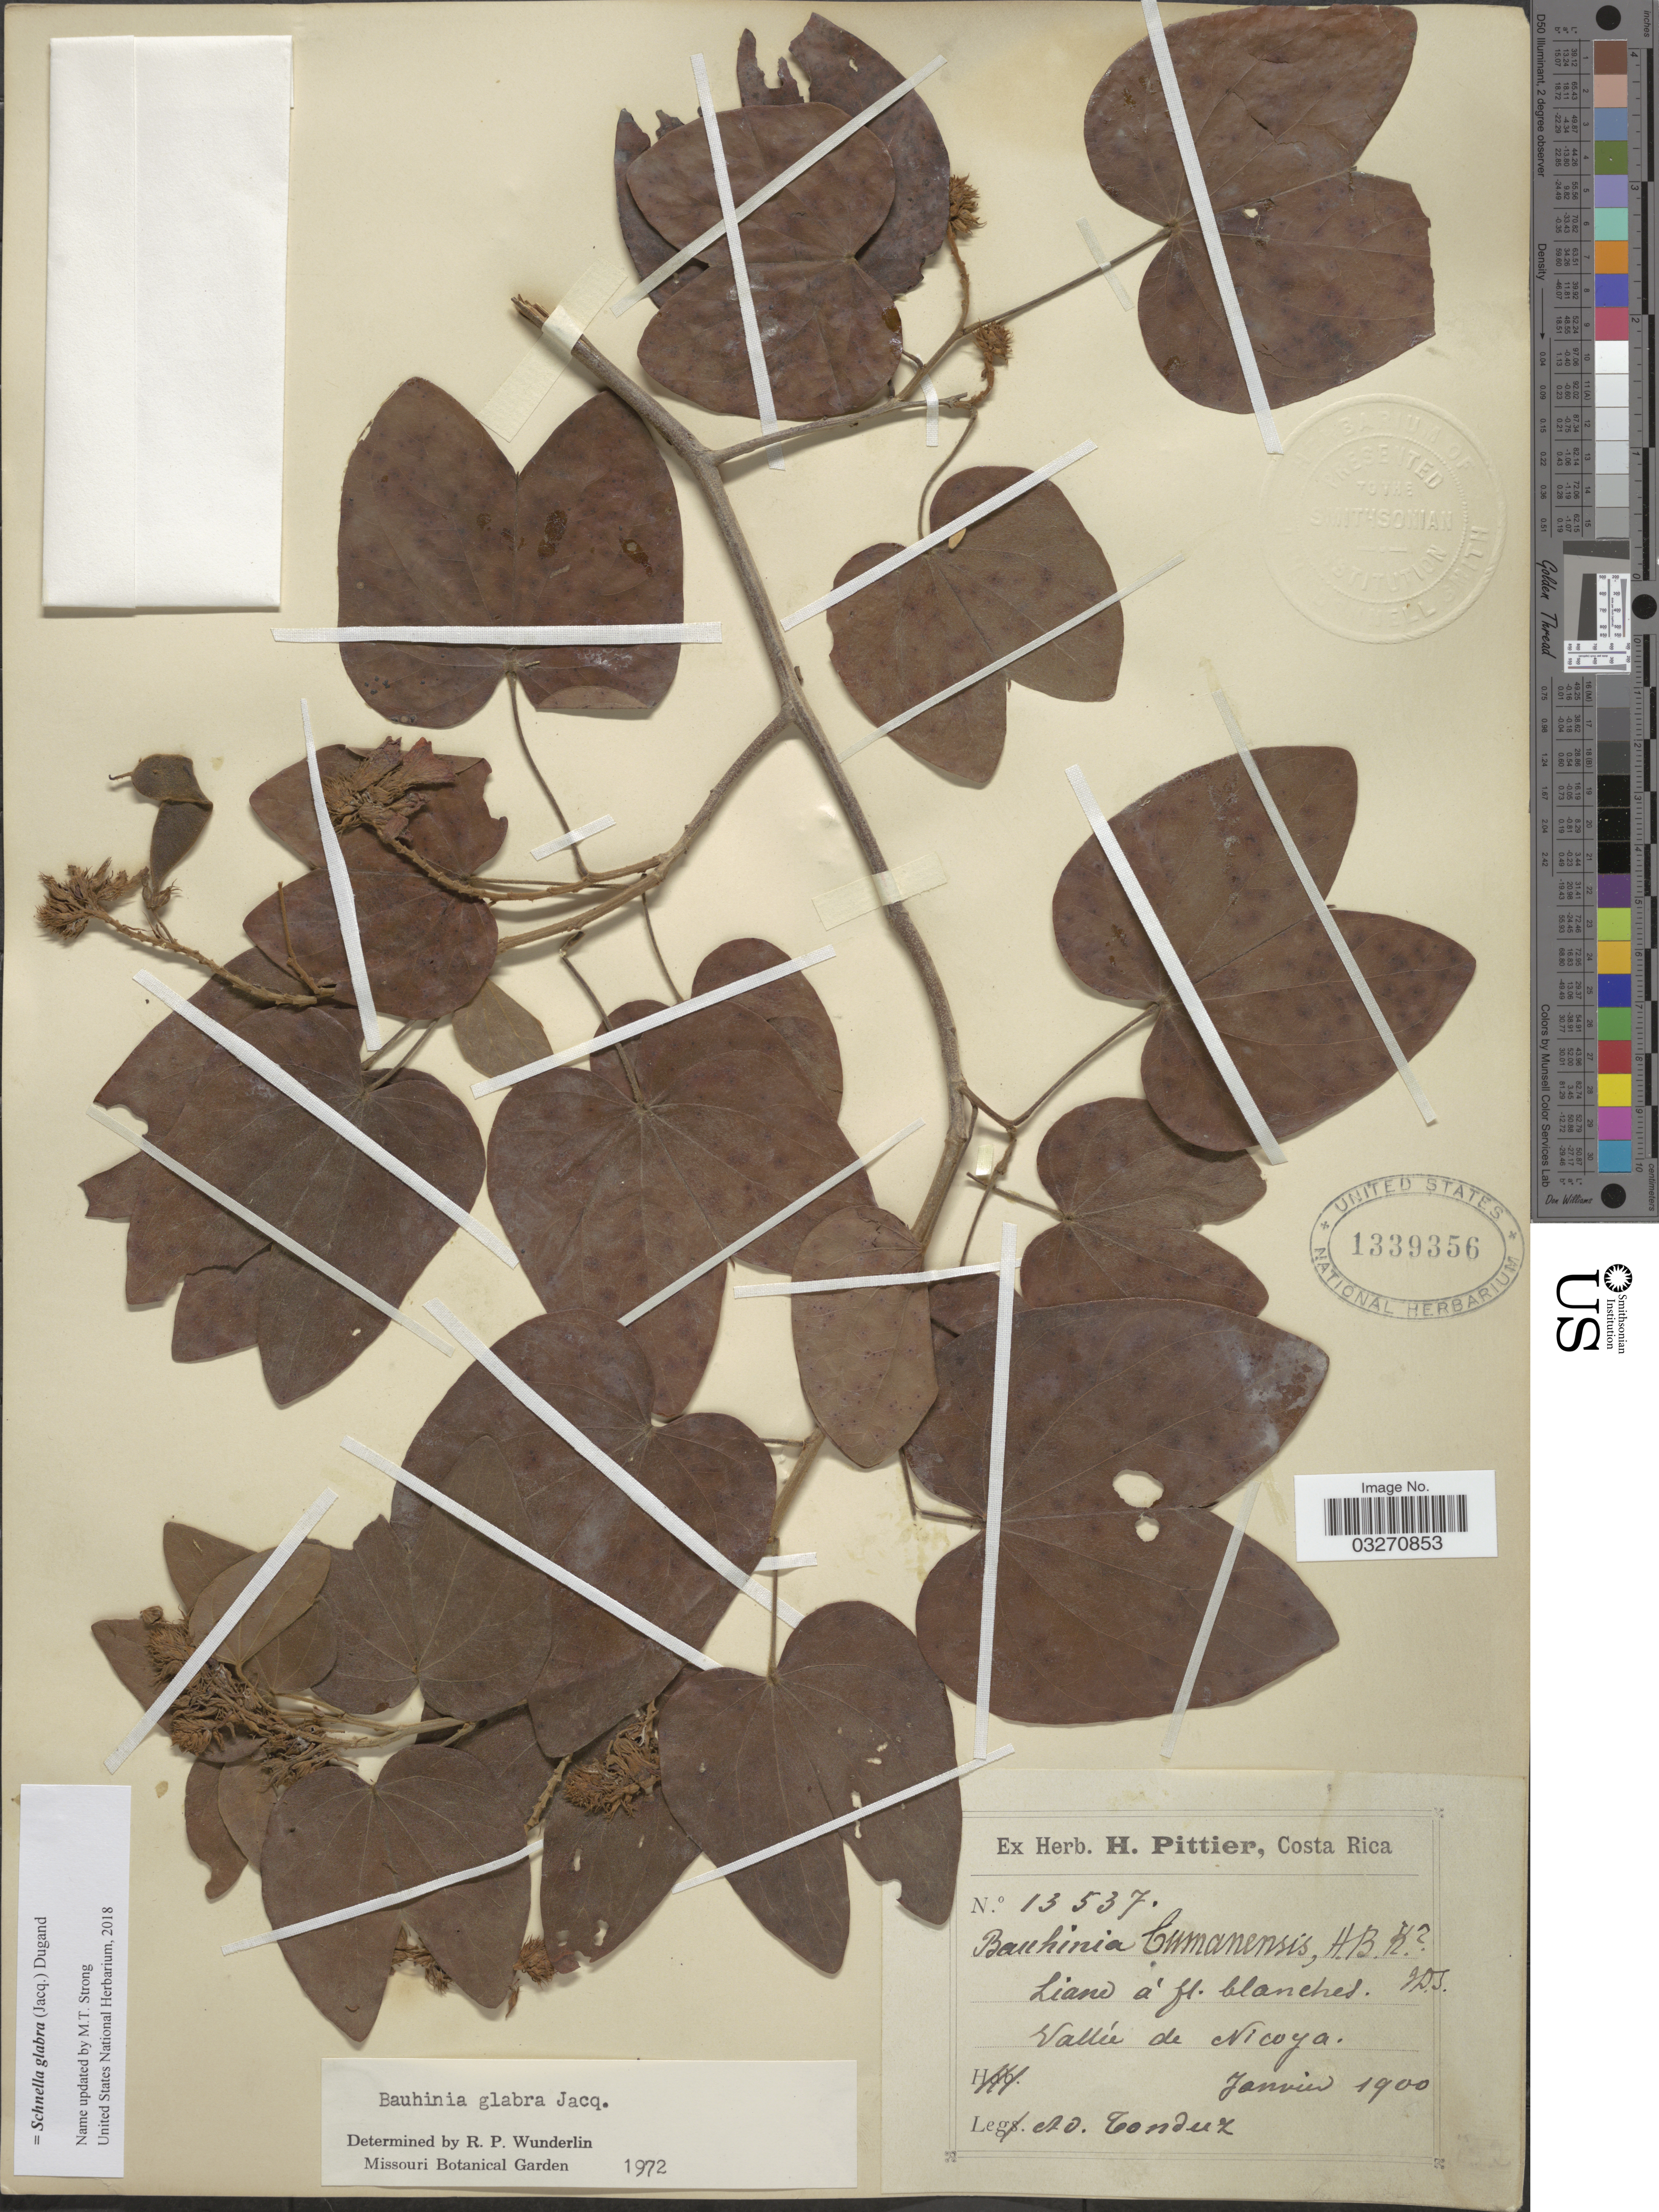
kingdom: Plantae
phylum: Tracheophyta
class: Magnoliopsida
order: Fabales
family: Fabaceae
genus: Schnella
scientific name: Schnella glabra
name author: (Jacq.) Dugand G.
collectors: A. Tonduz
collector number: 13537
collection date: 1900-01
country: Costa Rica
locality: Vallée de Nicoya.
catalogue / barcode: US 1339356